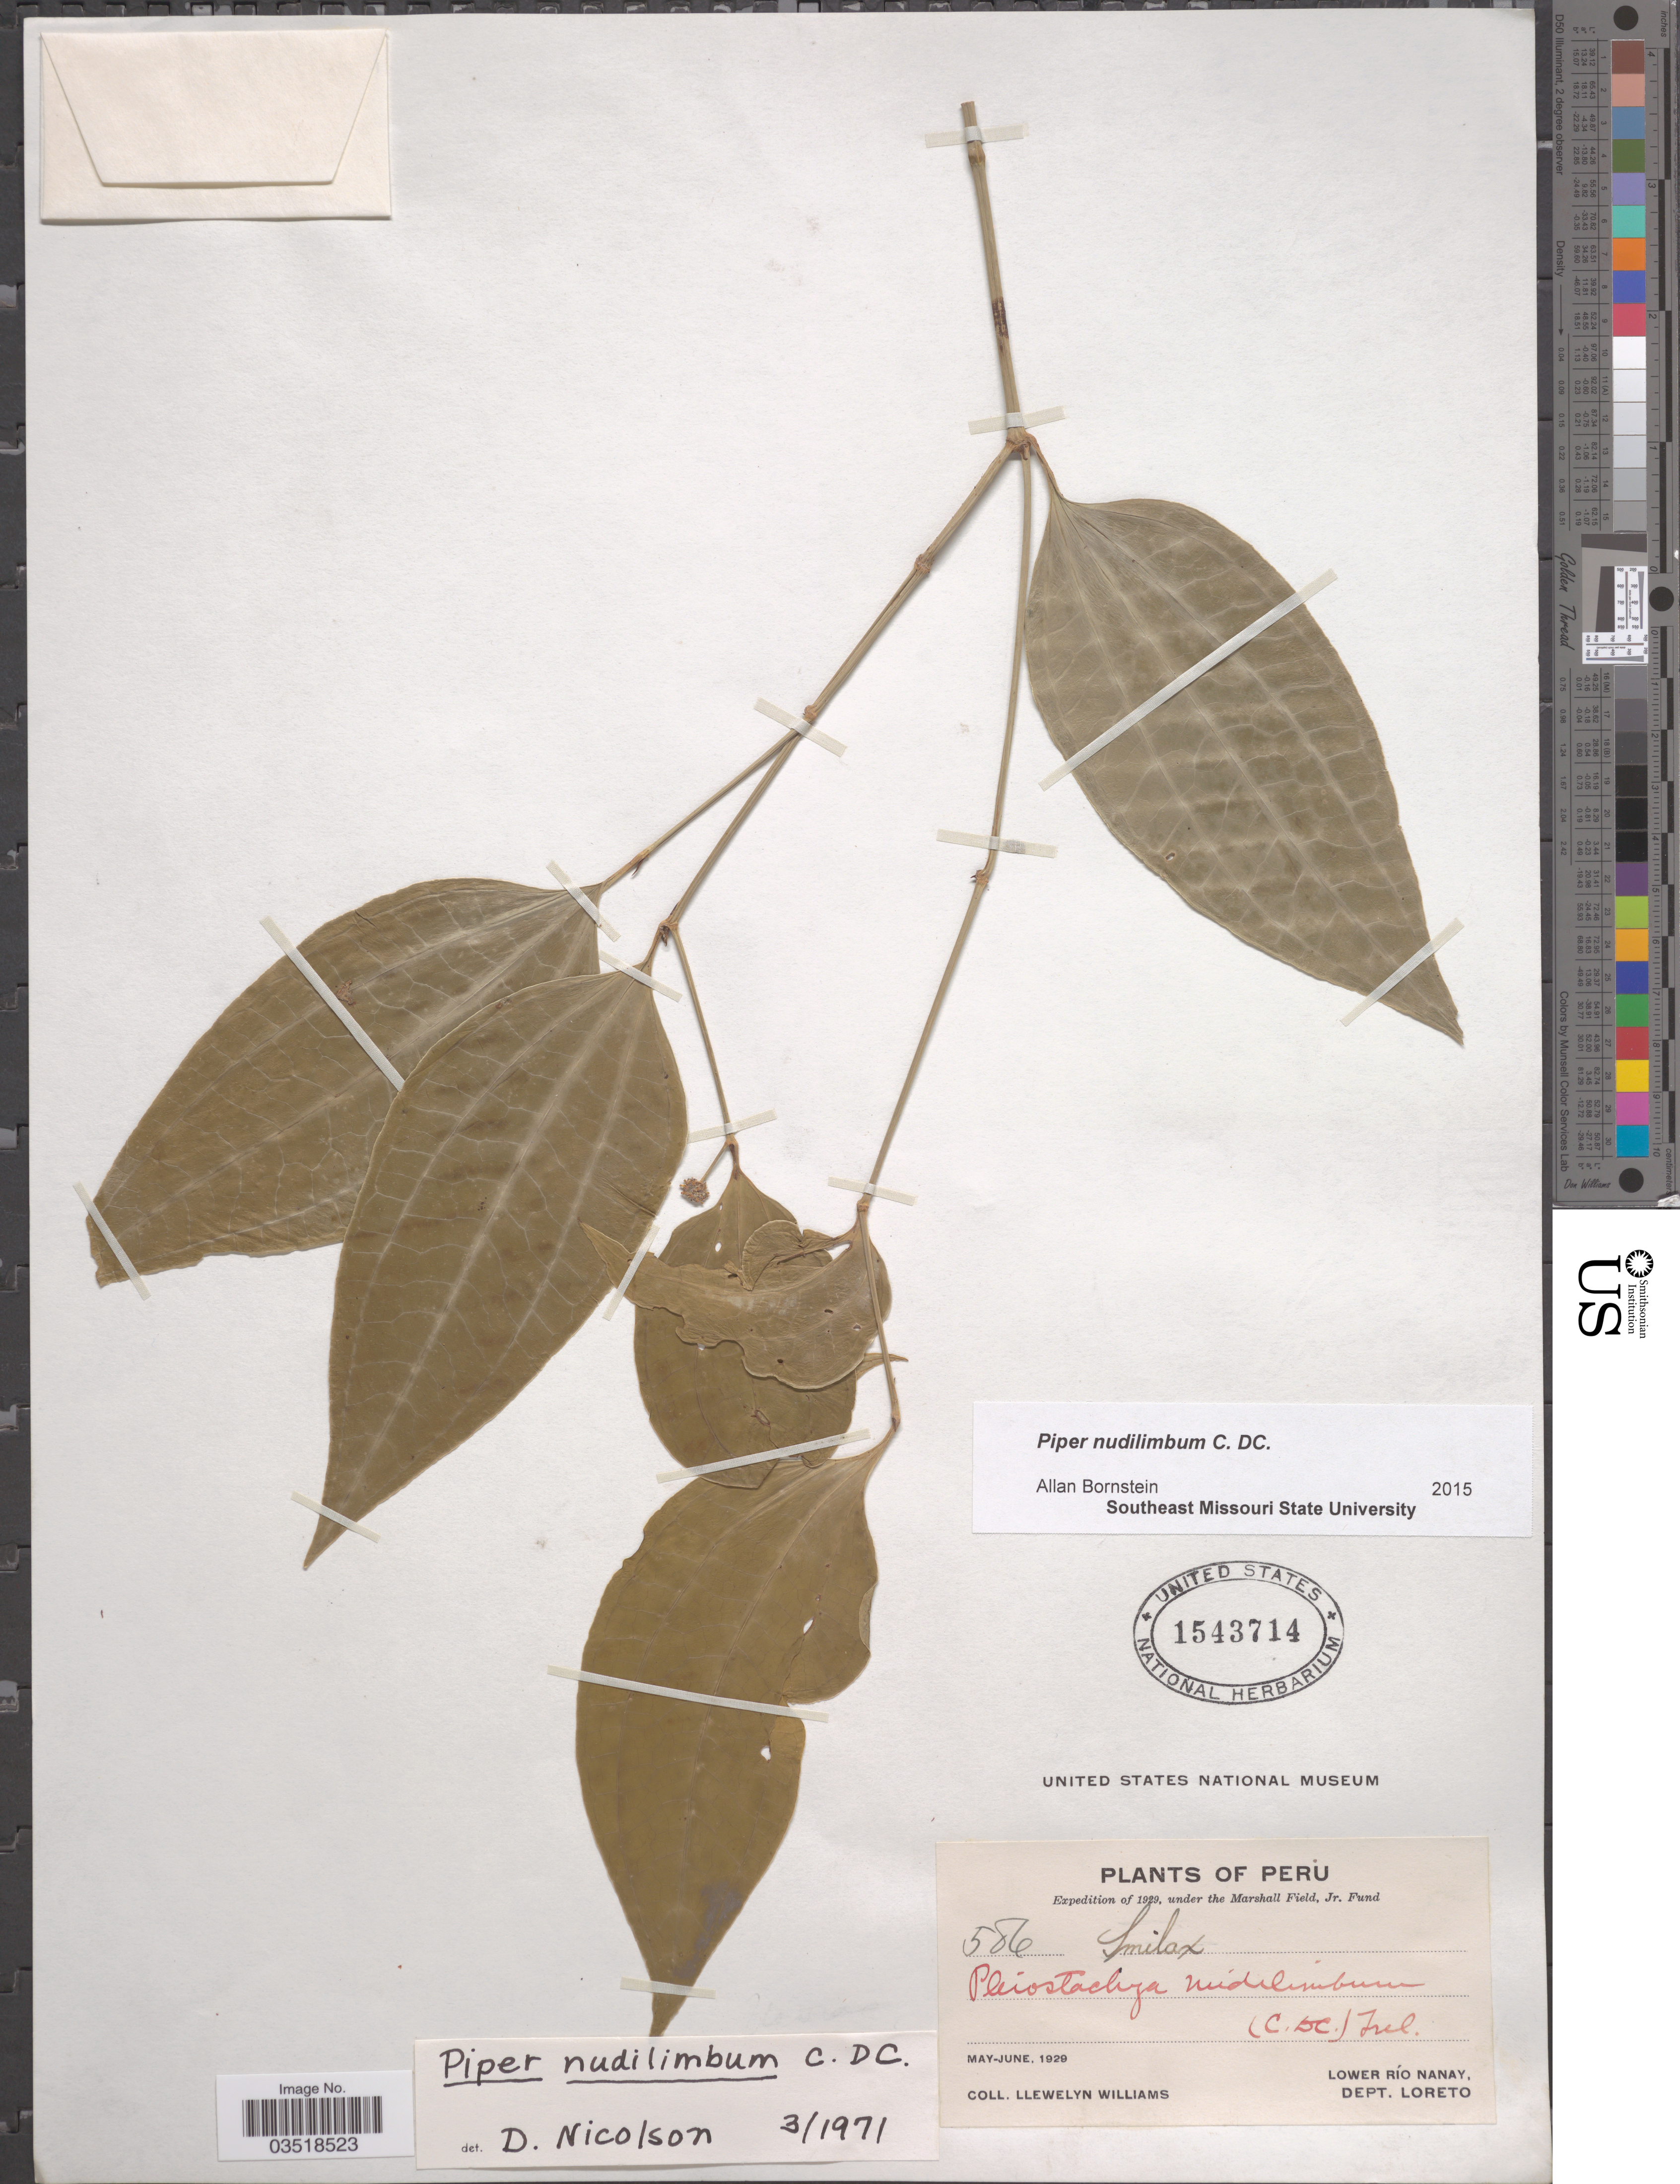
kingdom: Plantae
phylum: Tracheophyta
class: Magnoliopsida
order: Piperales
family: Piperaceae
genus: Piper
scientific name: Piper nudilimbum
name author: C. DC.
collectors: Ll. Williams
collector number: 586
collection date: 1929-05/1929-06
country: Peru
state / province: Loreto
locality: Lower Río Nanay, Dept. Loreto.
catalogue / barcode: US 1543714